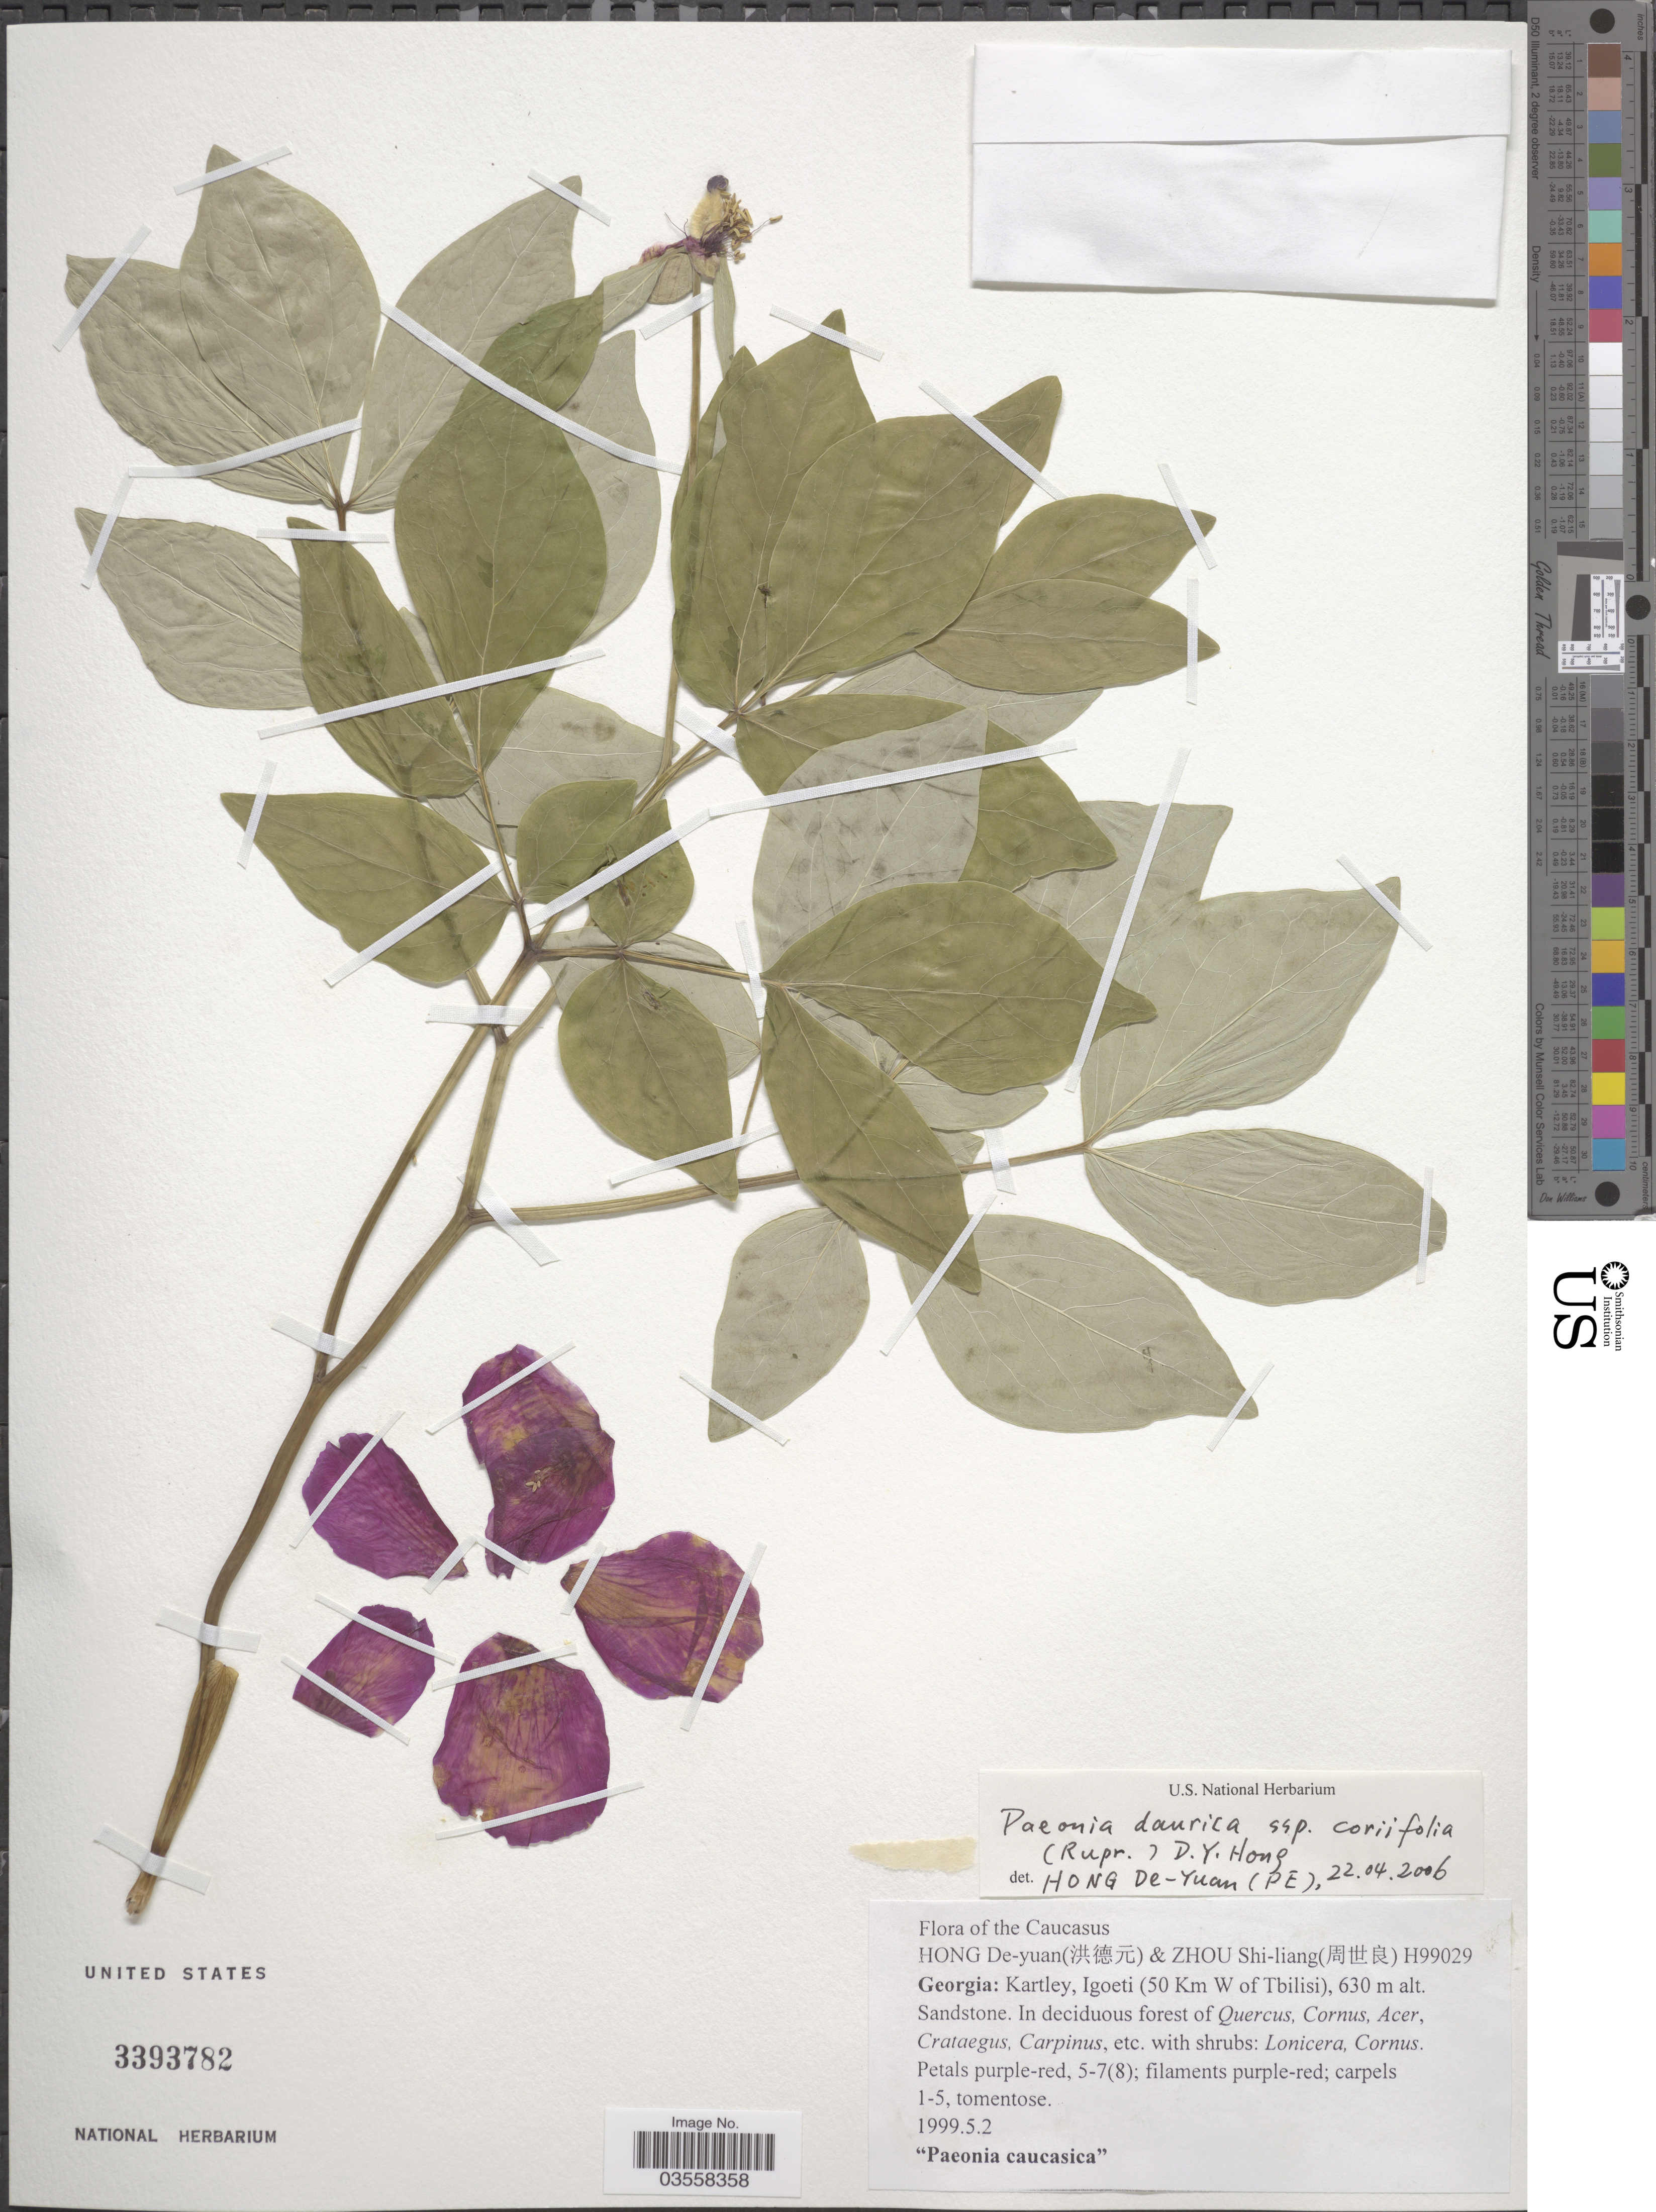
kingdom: Plantae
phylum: Tracheophyta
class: Magnoliopsida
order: Saxifragales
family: Paeoniaceae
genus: Paeonia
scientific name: Paeonia daurica subsp. coriifolia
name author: (Rupr.) D.Y. Hong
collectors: D.-Y. Hong & Z. Shi-liang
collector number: H99029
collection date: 1999-02-05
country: Georgia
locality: Kartley, Igoeti (50 Km W of Tbilisi).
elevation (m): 630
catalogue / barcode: US 3393782